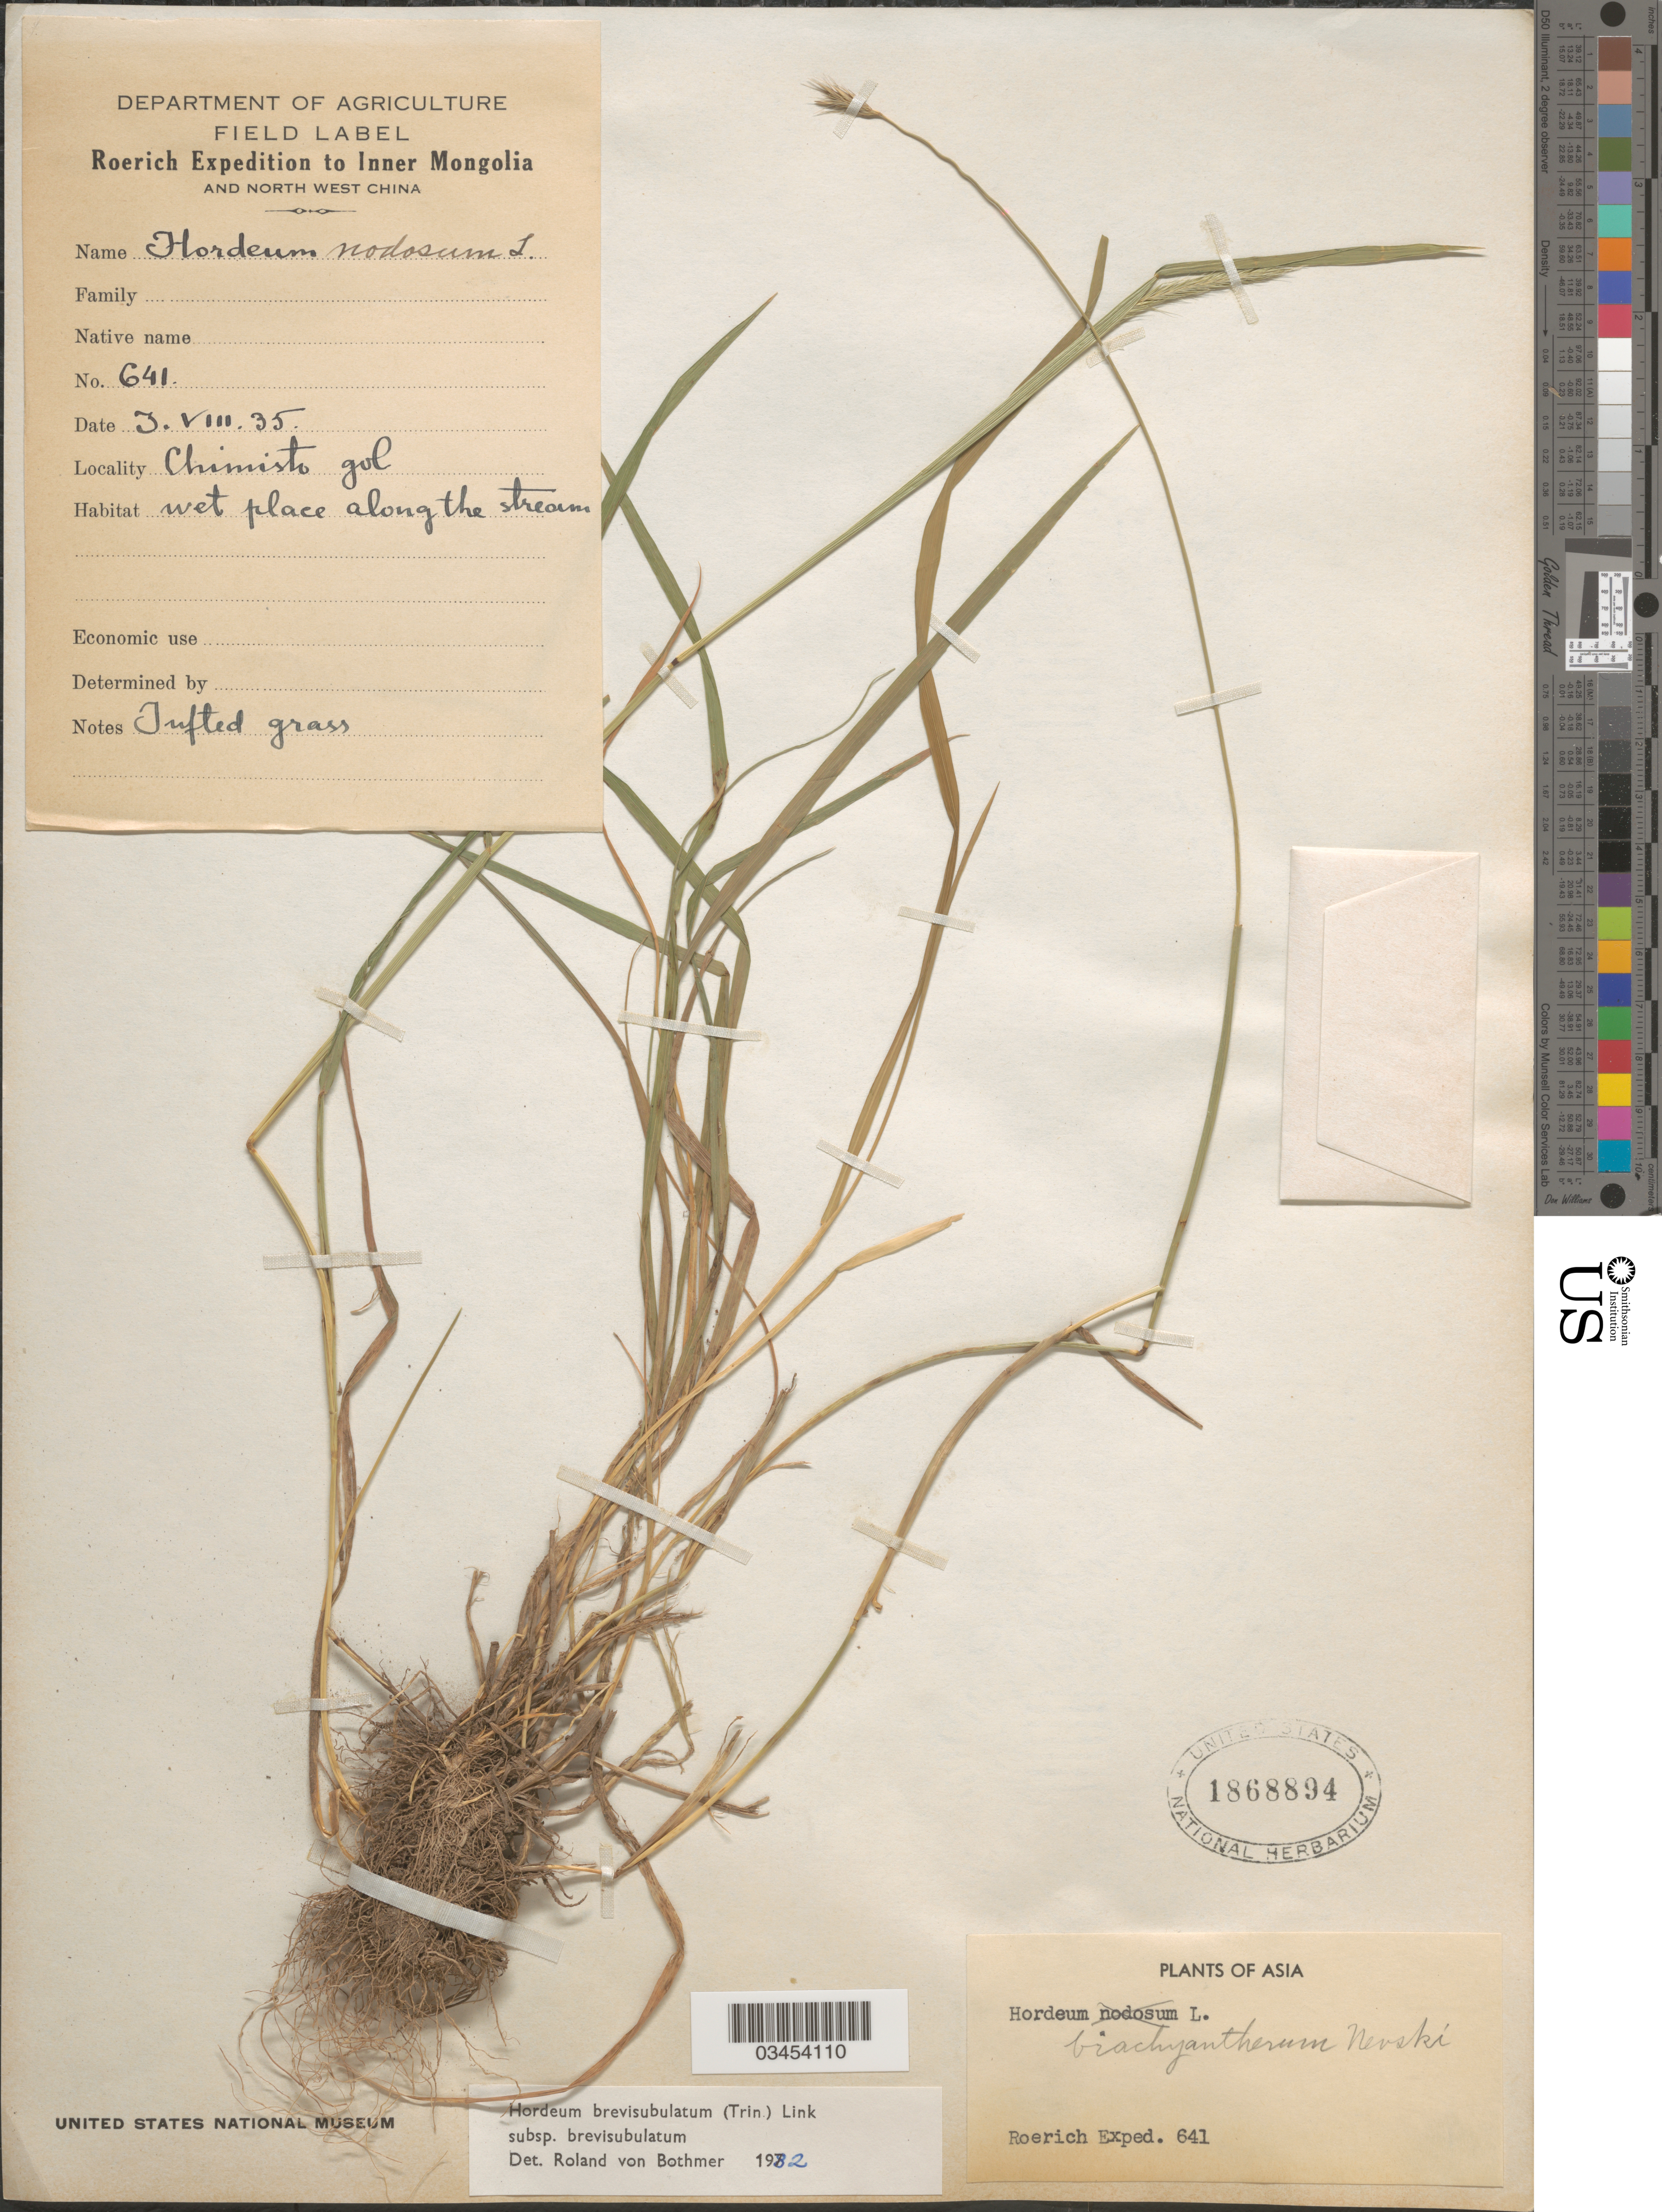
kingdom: Plantae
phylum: Tracheophyta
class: Liliopsida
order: Poales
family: Poaceae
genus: Hordeum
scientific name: Hordeum brevisubulatum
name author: (Trin.) Link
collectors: Roerich Expedition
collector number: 641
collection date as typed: Transcribed d/m/y: 3/8/35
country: China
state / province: Nei Monggol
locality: Inner Mongolia and North West China. Chimisto gol.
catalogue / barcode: US 1868894